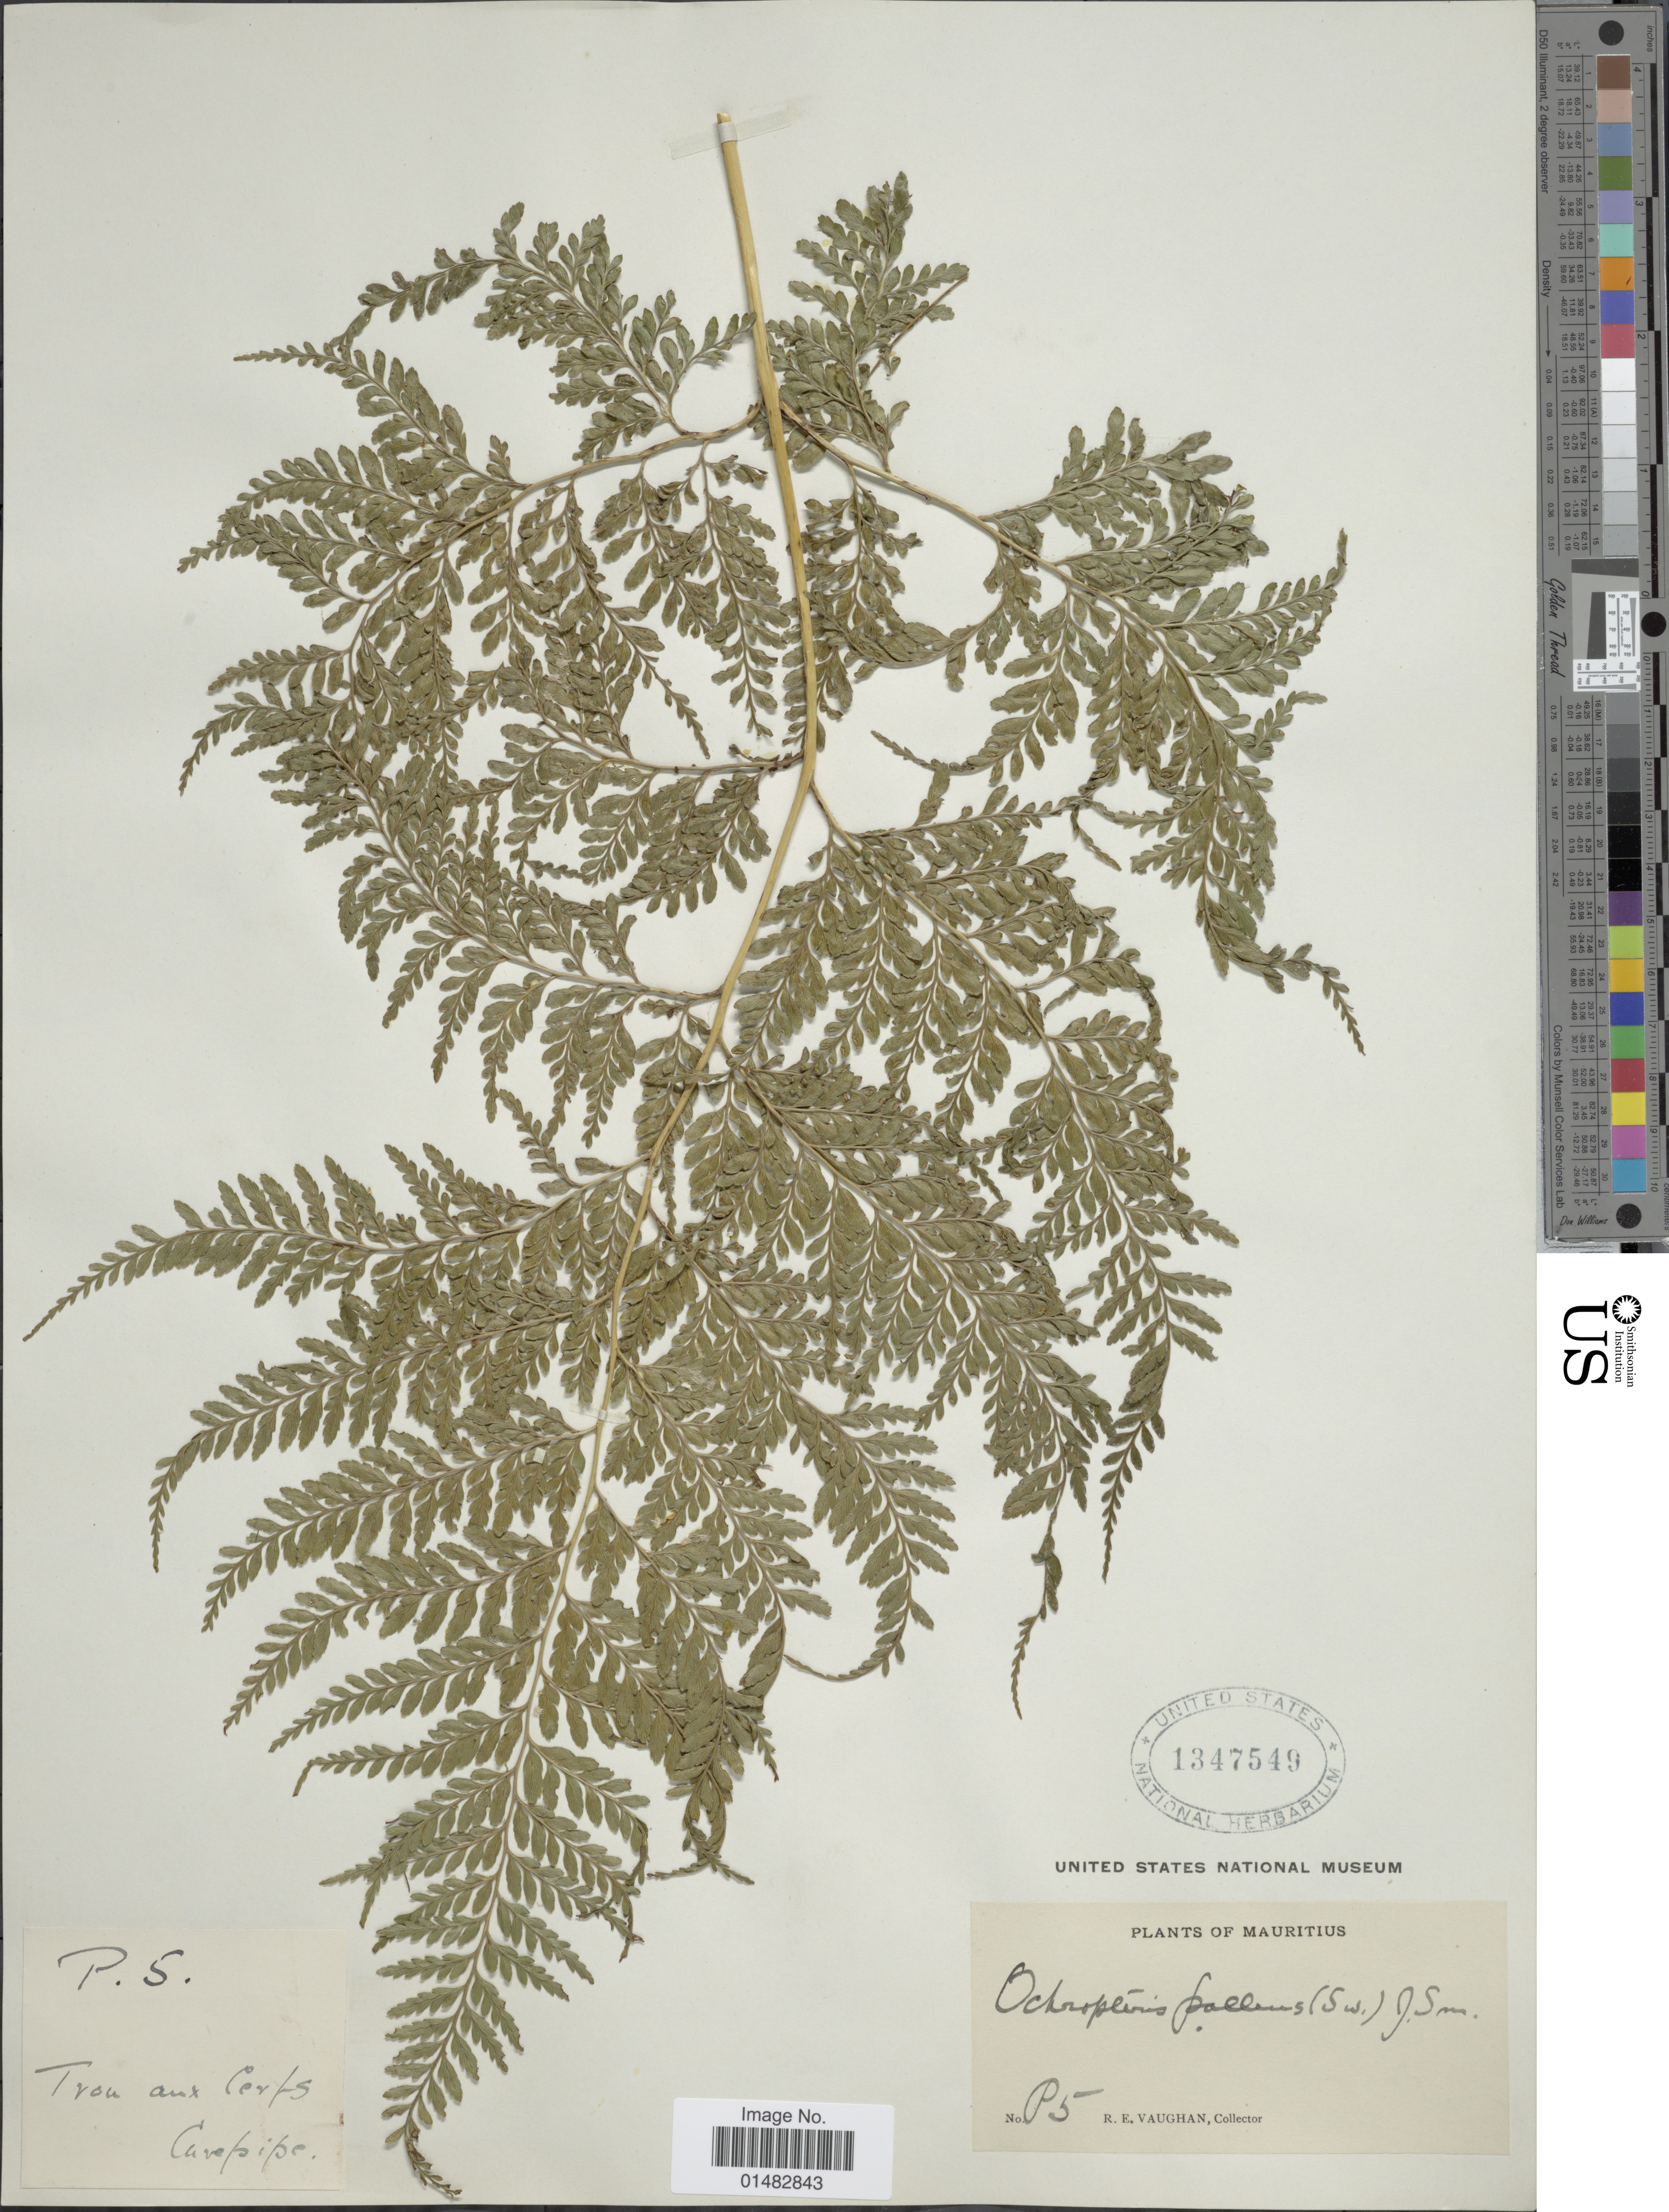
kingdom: Plantae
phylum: Tracheophyta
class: Polypodiopsida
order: Polypodiales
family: Pteridaceae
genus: Pteris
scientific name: Pteris pallens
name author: (Sw.) Mett.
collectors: R. Vaughan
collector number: P5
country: Mauritius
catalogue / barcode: US 1347549